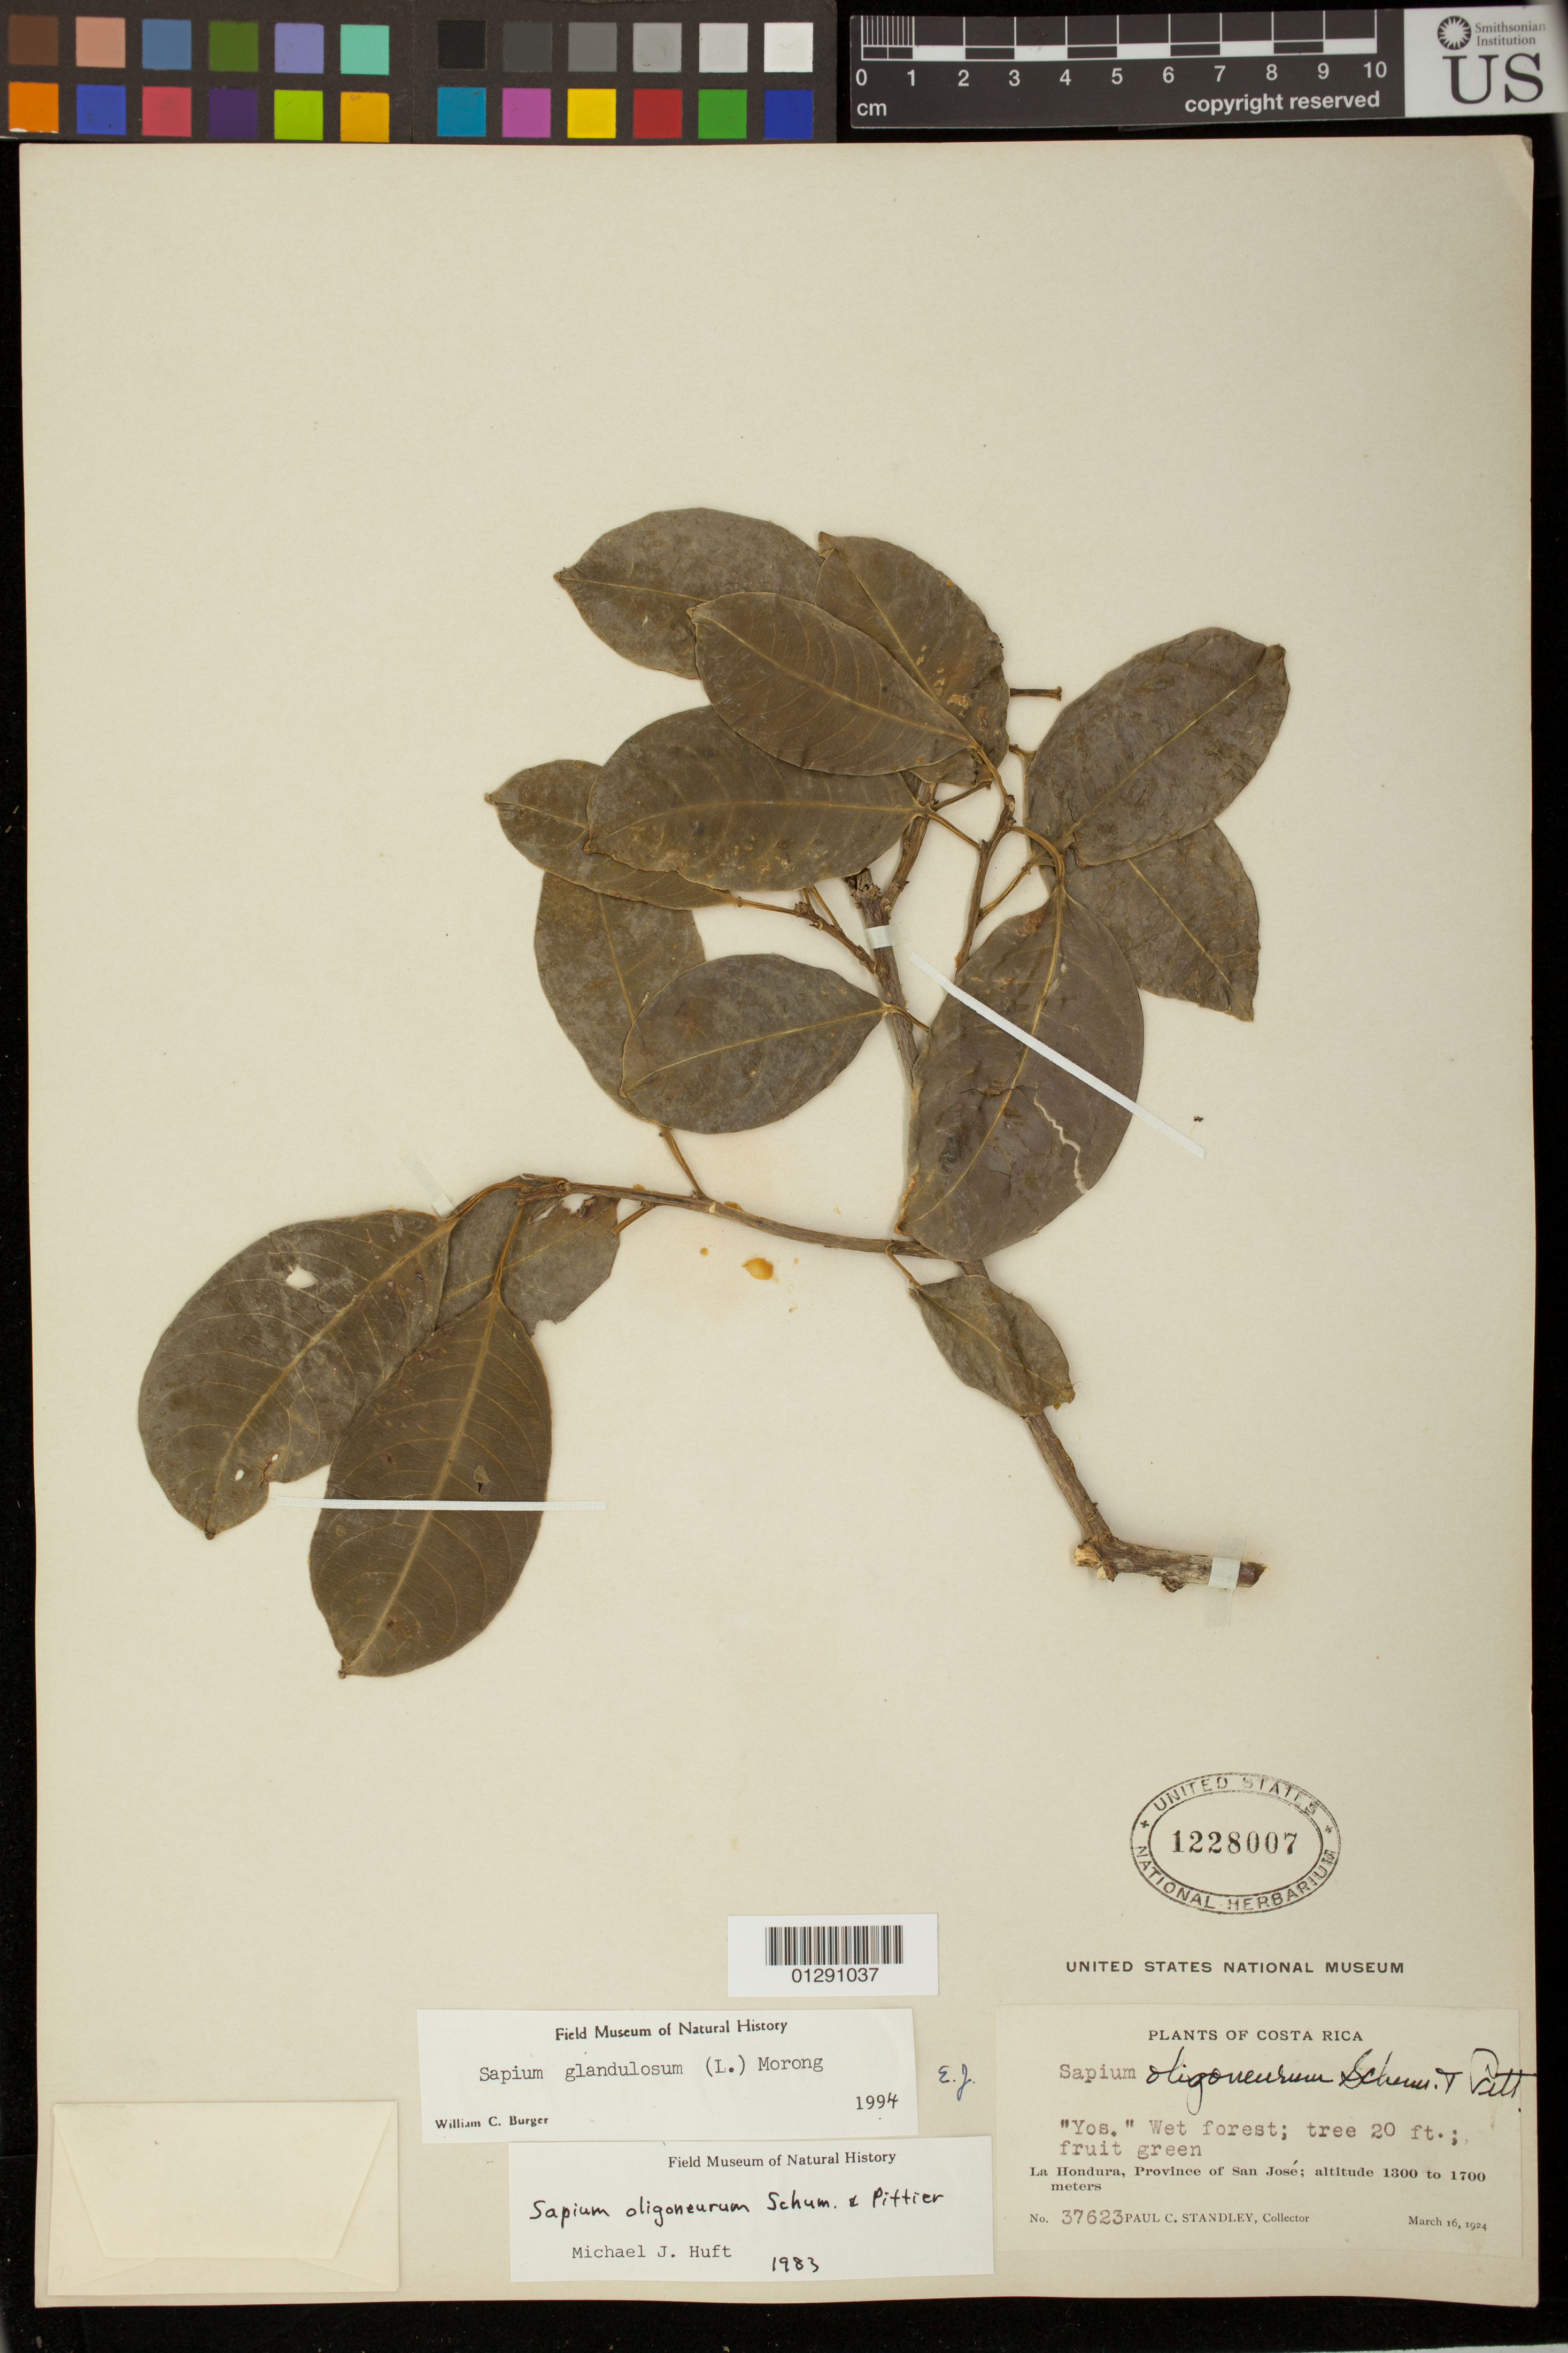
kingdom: Plantae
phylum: Tracheophyta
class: Magnoliopsida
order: Malpighiales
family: Euphorbiaceae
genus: Sapium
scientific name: Sapium glandulosum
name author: (L.) Morong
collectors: P. C. Standley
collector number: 37623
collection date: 1924-03-16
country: Costa Rica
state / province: San Jose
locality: La Hondura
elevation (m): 1300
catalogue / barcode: US 1228007